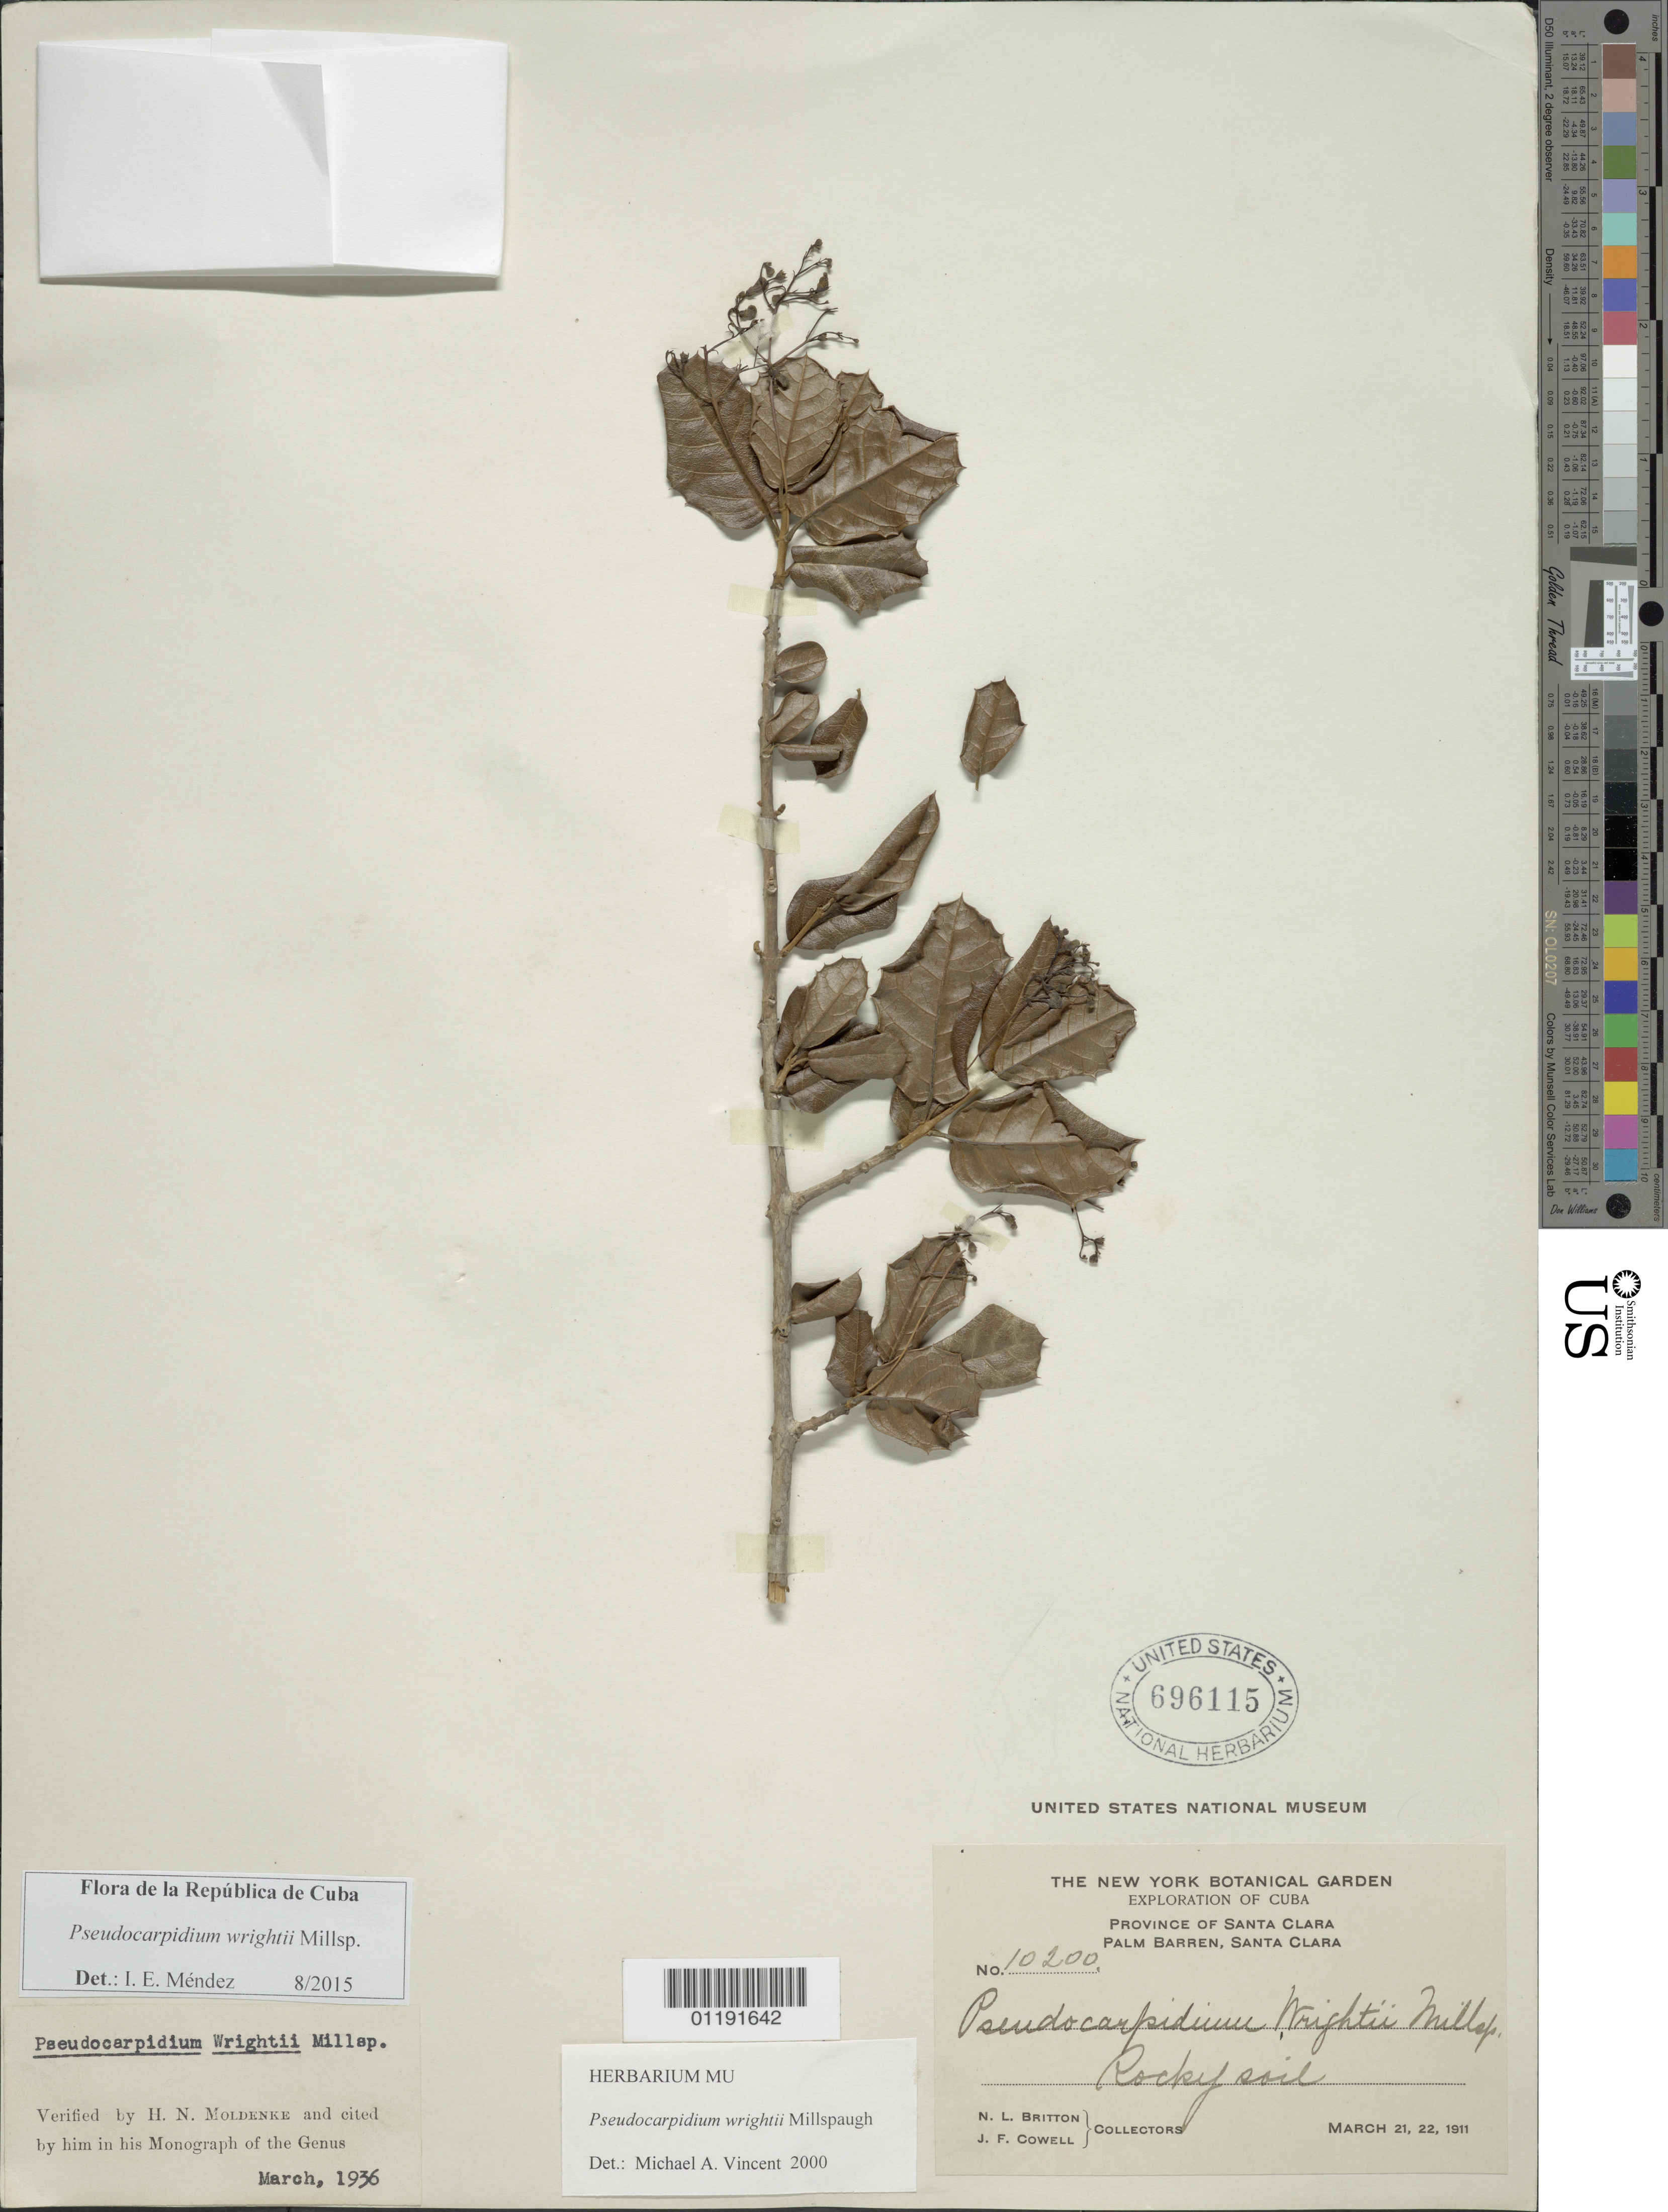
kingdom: Plantae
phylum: Tracheophyta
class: Magnoliopsida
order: Lamiales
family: Lamiaceae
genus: Pseudocarpidium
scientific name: Pseudocarpidium wrightii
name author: Millsp.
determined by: Méndez, I. E.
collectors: N. Britton & J. F. Cowell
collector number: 10200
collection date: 1911-03-21,1911-03-22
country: Cuba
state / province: Santa Clara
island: Cuba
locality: Palm Barren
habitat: Rocky soil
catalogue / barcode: US 696115